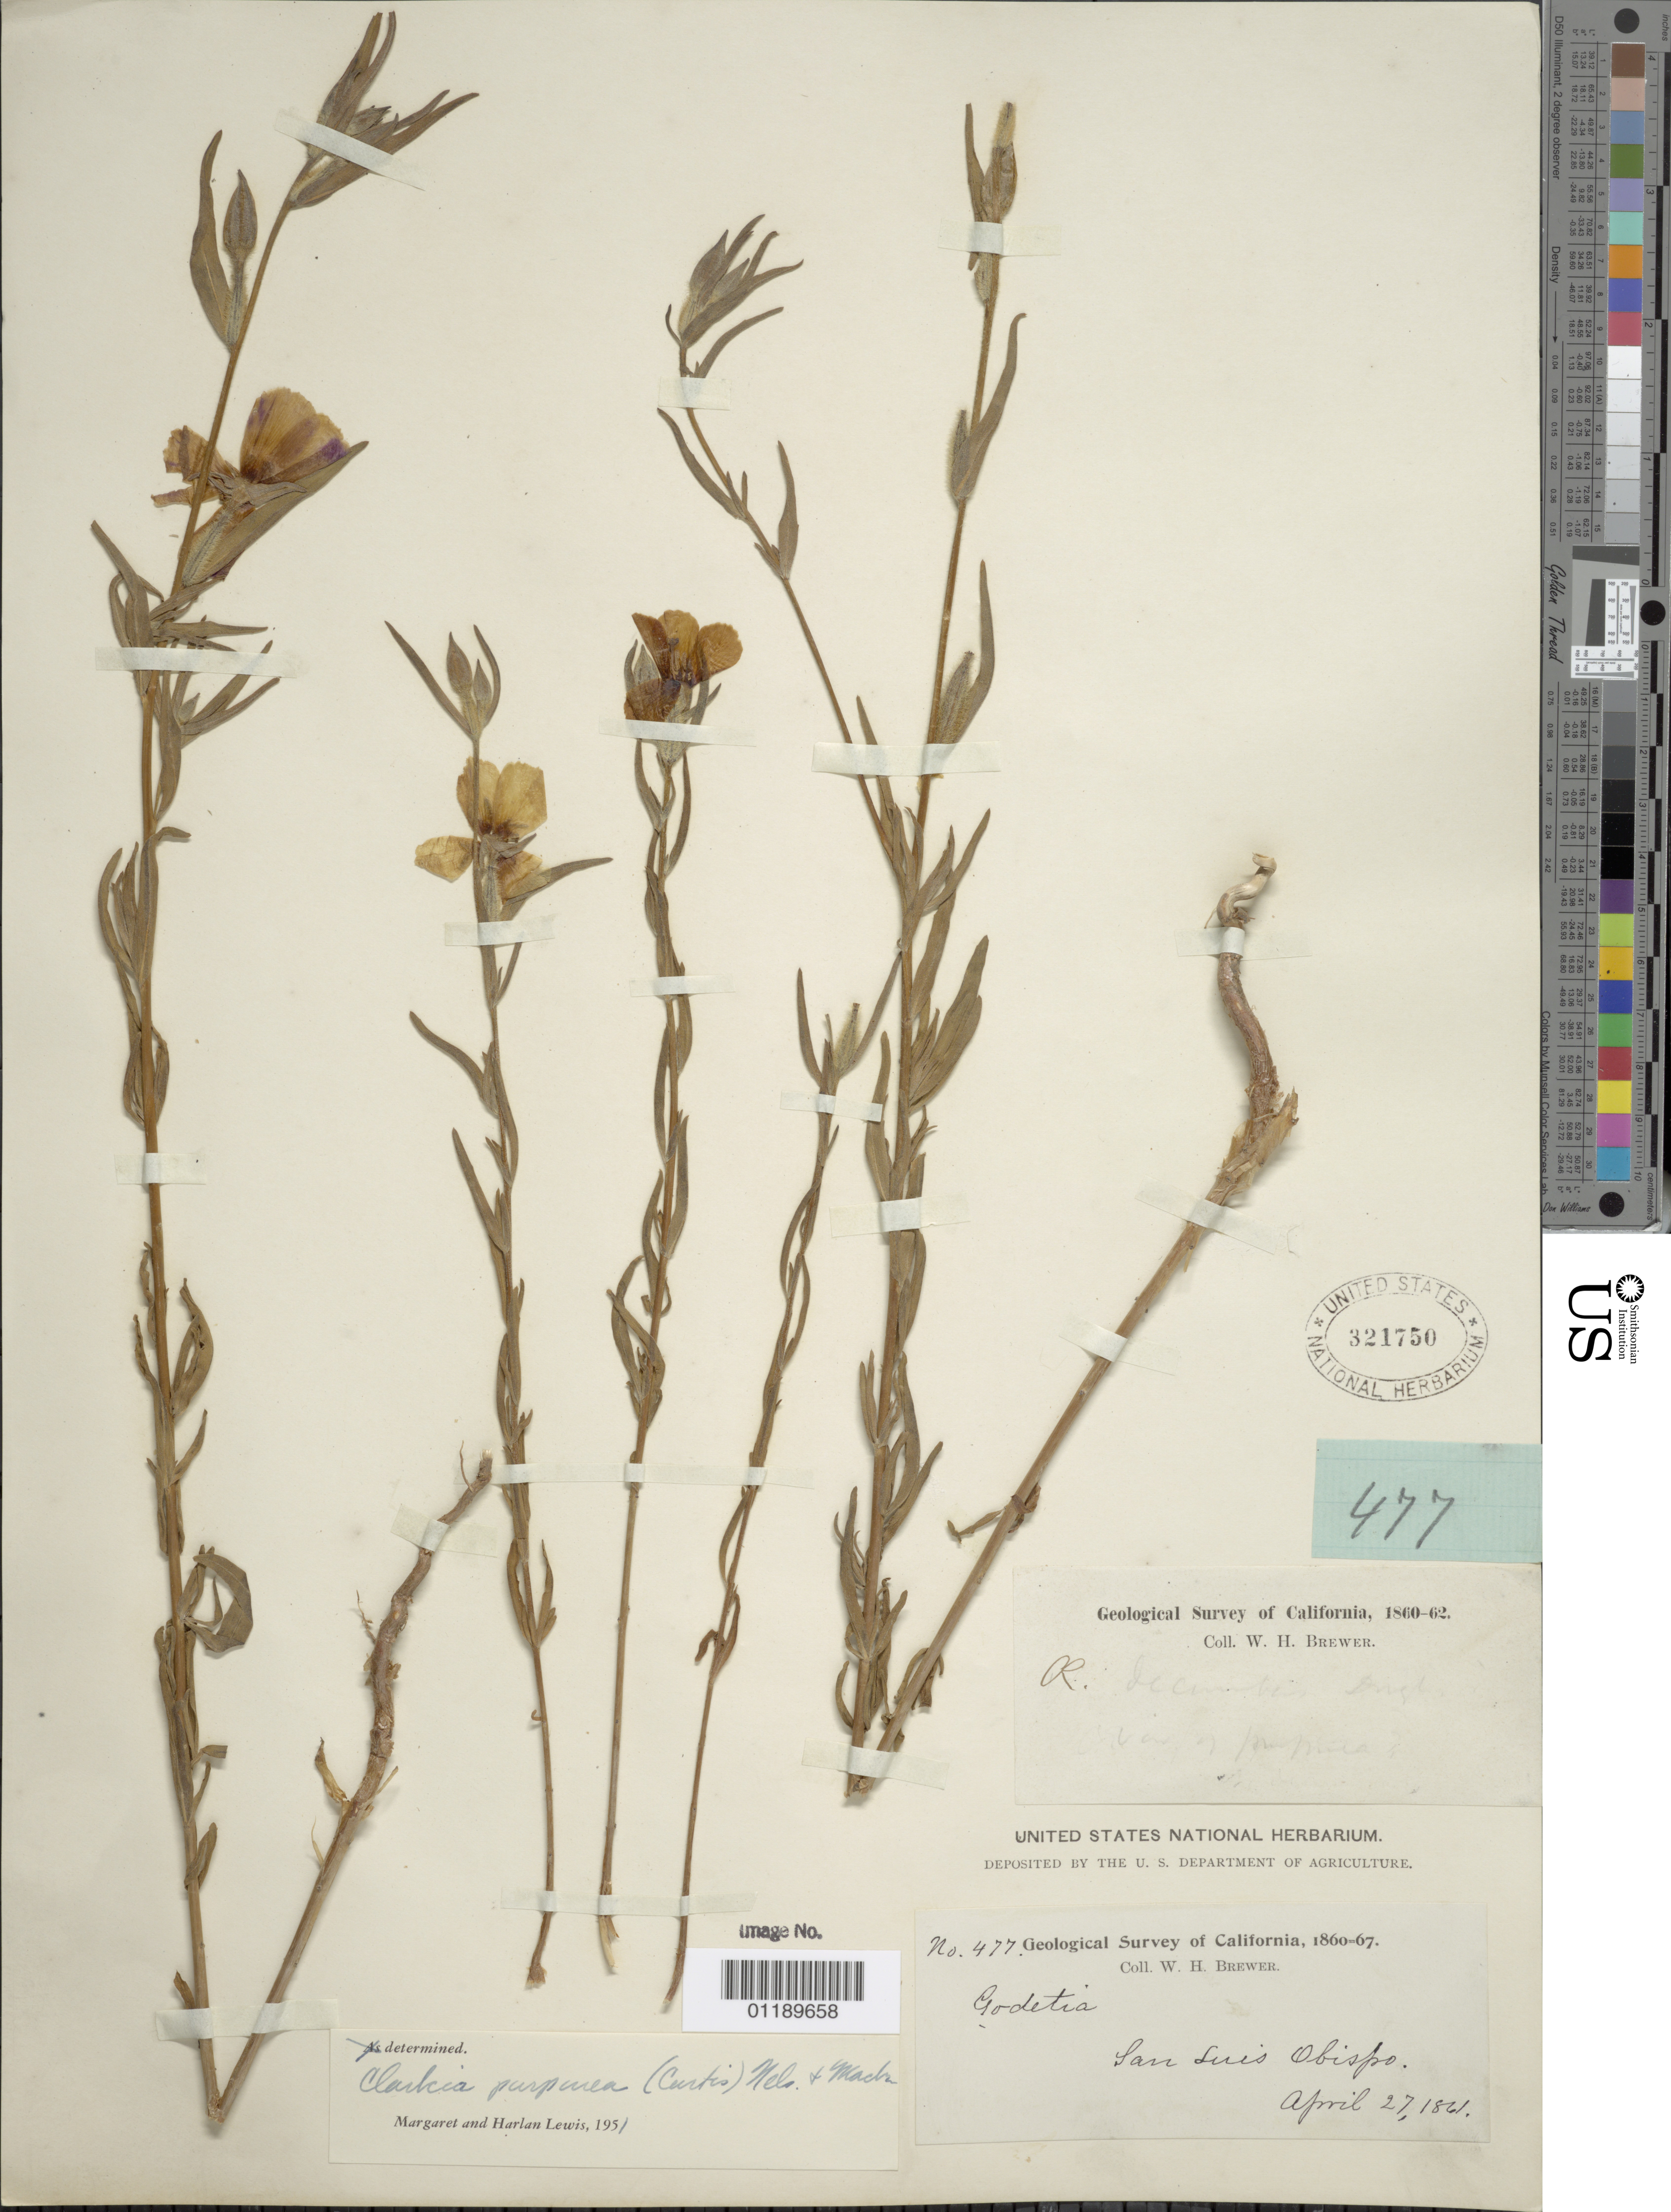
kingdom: Plantae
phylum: Tracheophyta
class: Magnoliopsida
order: Myrtales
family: Onagraceae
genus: Clarkia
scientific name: Clarkia purpurea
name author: (Curtis) A. Nelson & J.F. Macbr.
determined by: Lewis, --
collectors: W. H. Brewer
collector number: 477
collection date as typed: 27 Apr 1861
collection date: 1861-04-27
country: United States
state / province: California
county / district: San Luis Obispo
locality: San Luis Obispo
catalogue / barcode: US 321750